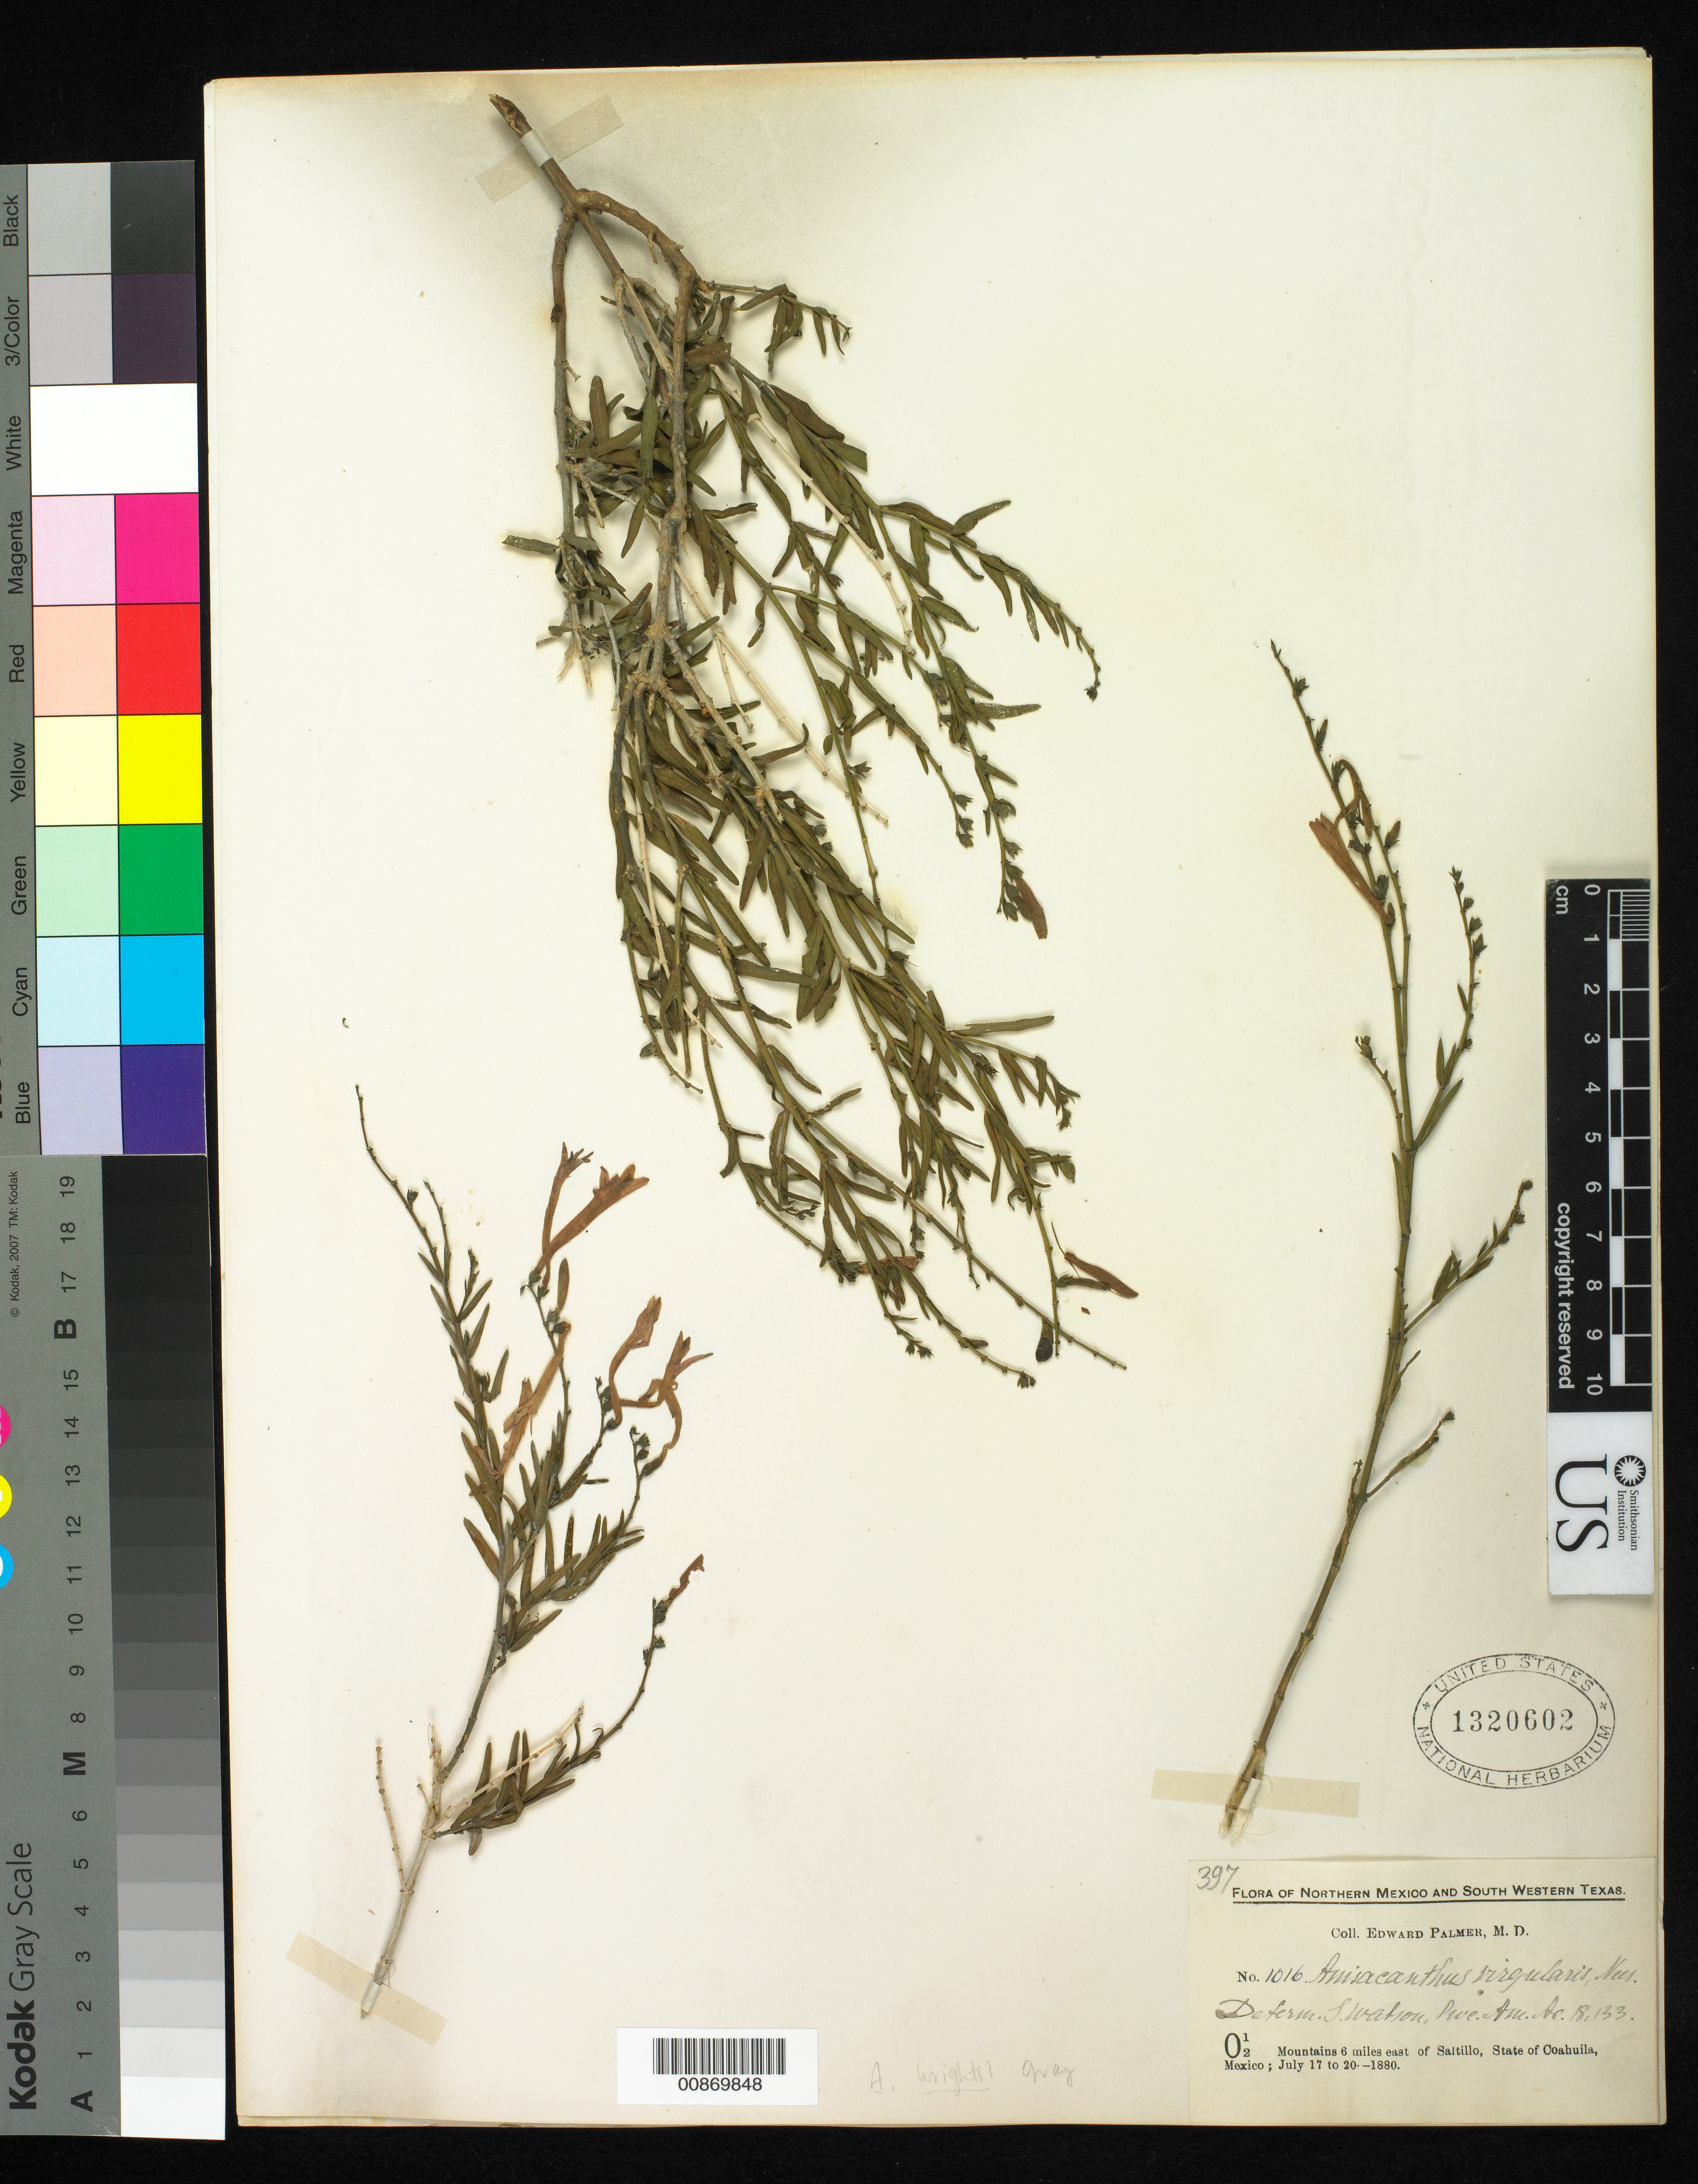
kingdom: Plantae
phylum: Tracheophyta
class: Magnoliopsida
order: Lamiales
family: Acanthaceae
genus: Anisacanthus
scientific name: Anisacanthus wrightii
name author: (Torr.) A. Gray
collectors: E. Palmer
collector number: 1016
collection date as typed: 17 Jul 1880 to 20 Jul 1880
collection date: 1880-07-17/1880-07-20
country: Mexico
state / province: Coahuila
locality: O12. Mountains 6 miles east of Saltillo, Coahuila.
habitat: Mountains.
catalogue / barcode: US 1320602